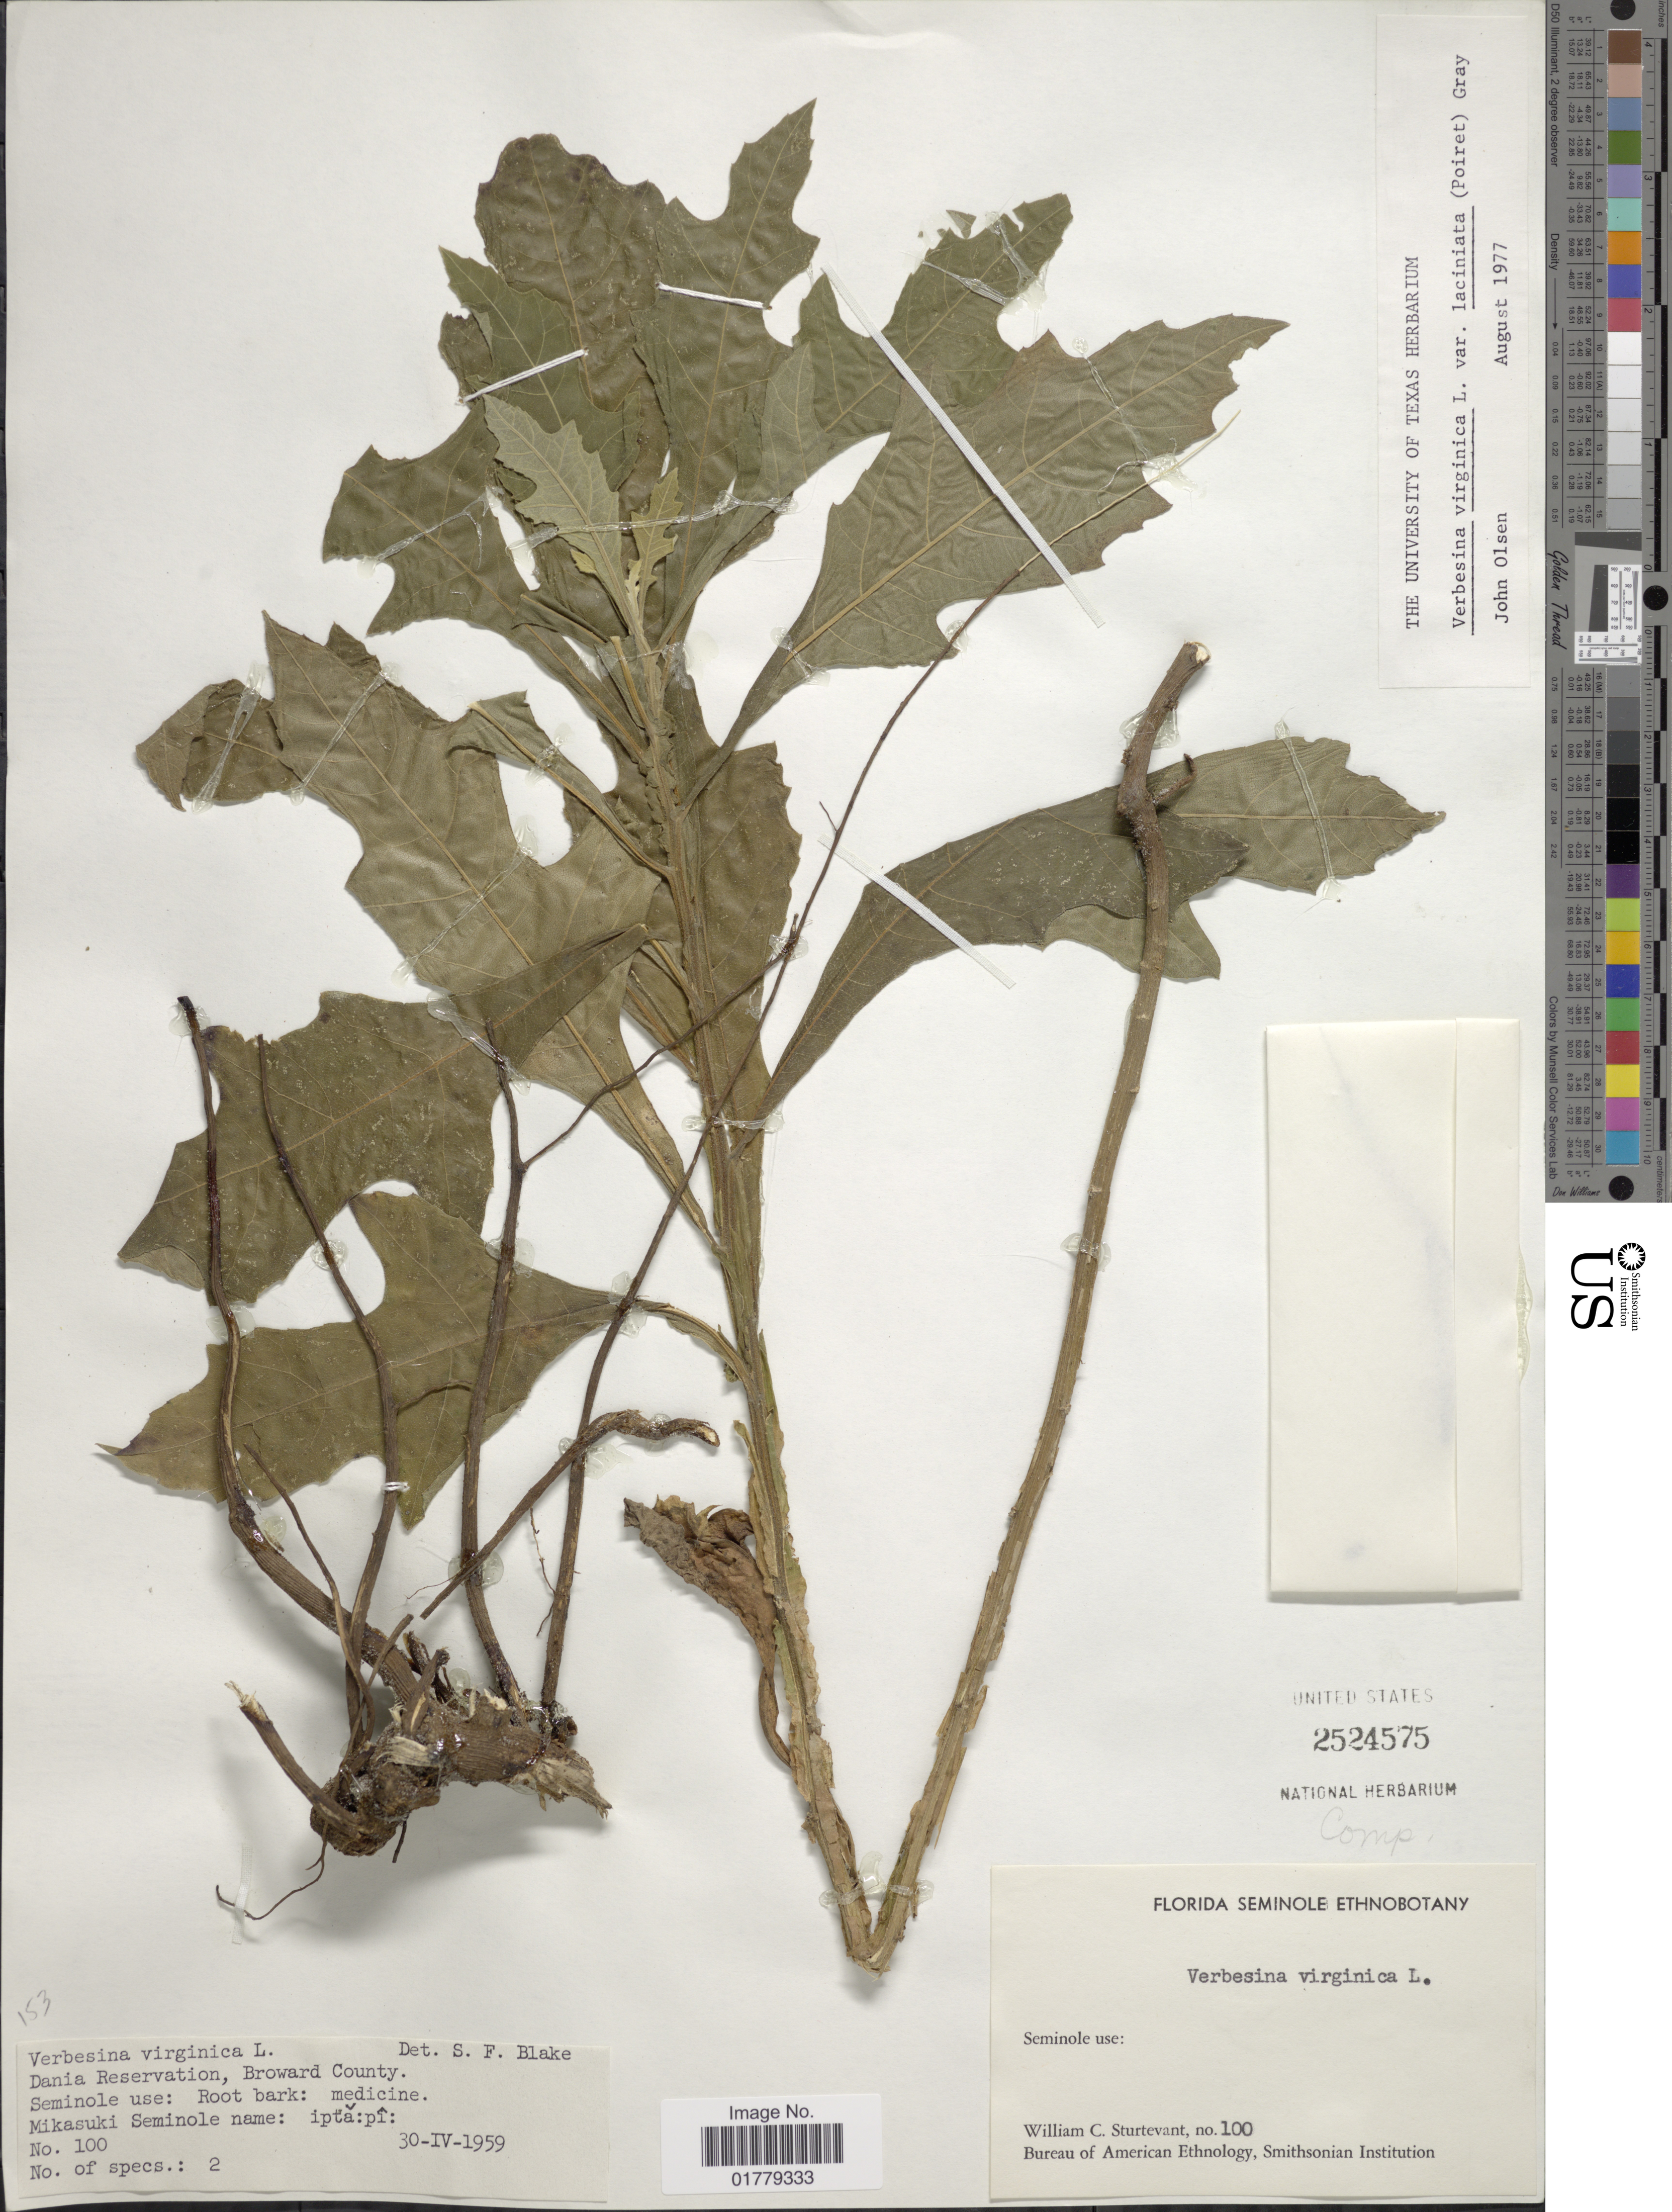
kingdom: Plantae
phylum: Tracheophyta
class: Magnoliopsida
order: Asterales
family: Asteraceae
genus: Verbesina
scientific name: Verbesina virginica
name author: L.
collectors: W. Sturtevant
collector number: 100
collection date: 1959-04-30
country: United States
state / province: Florida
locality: Dania Reservation, Broward County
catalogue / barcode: US 2524575